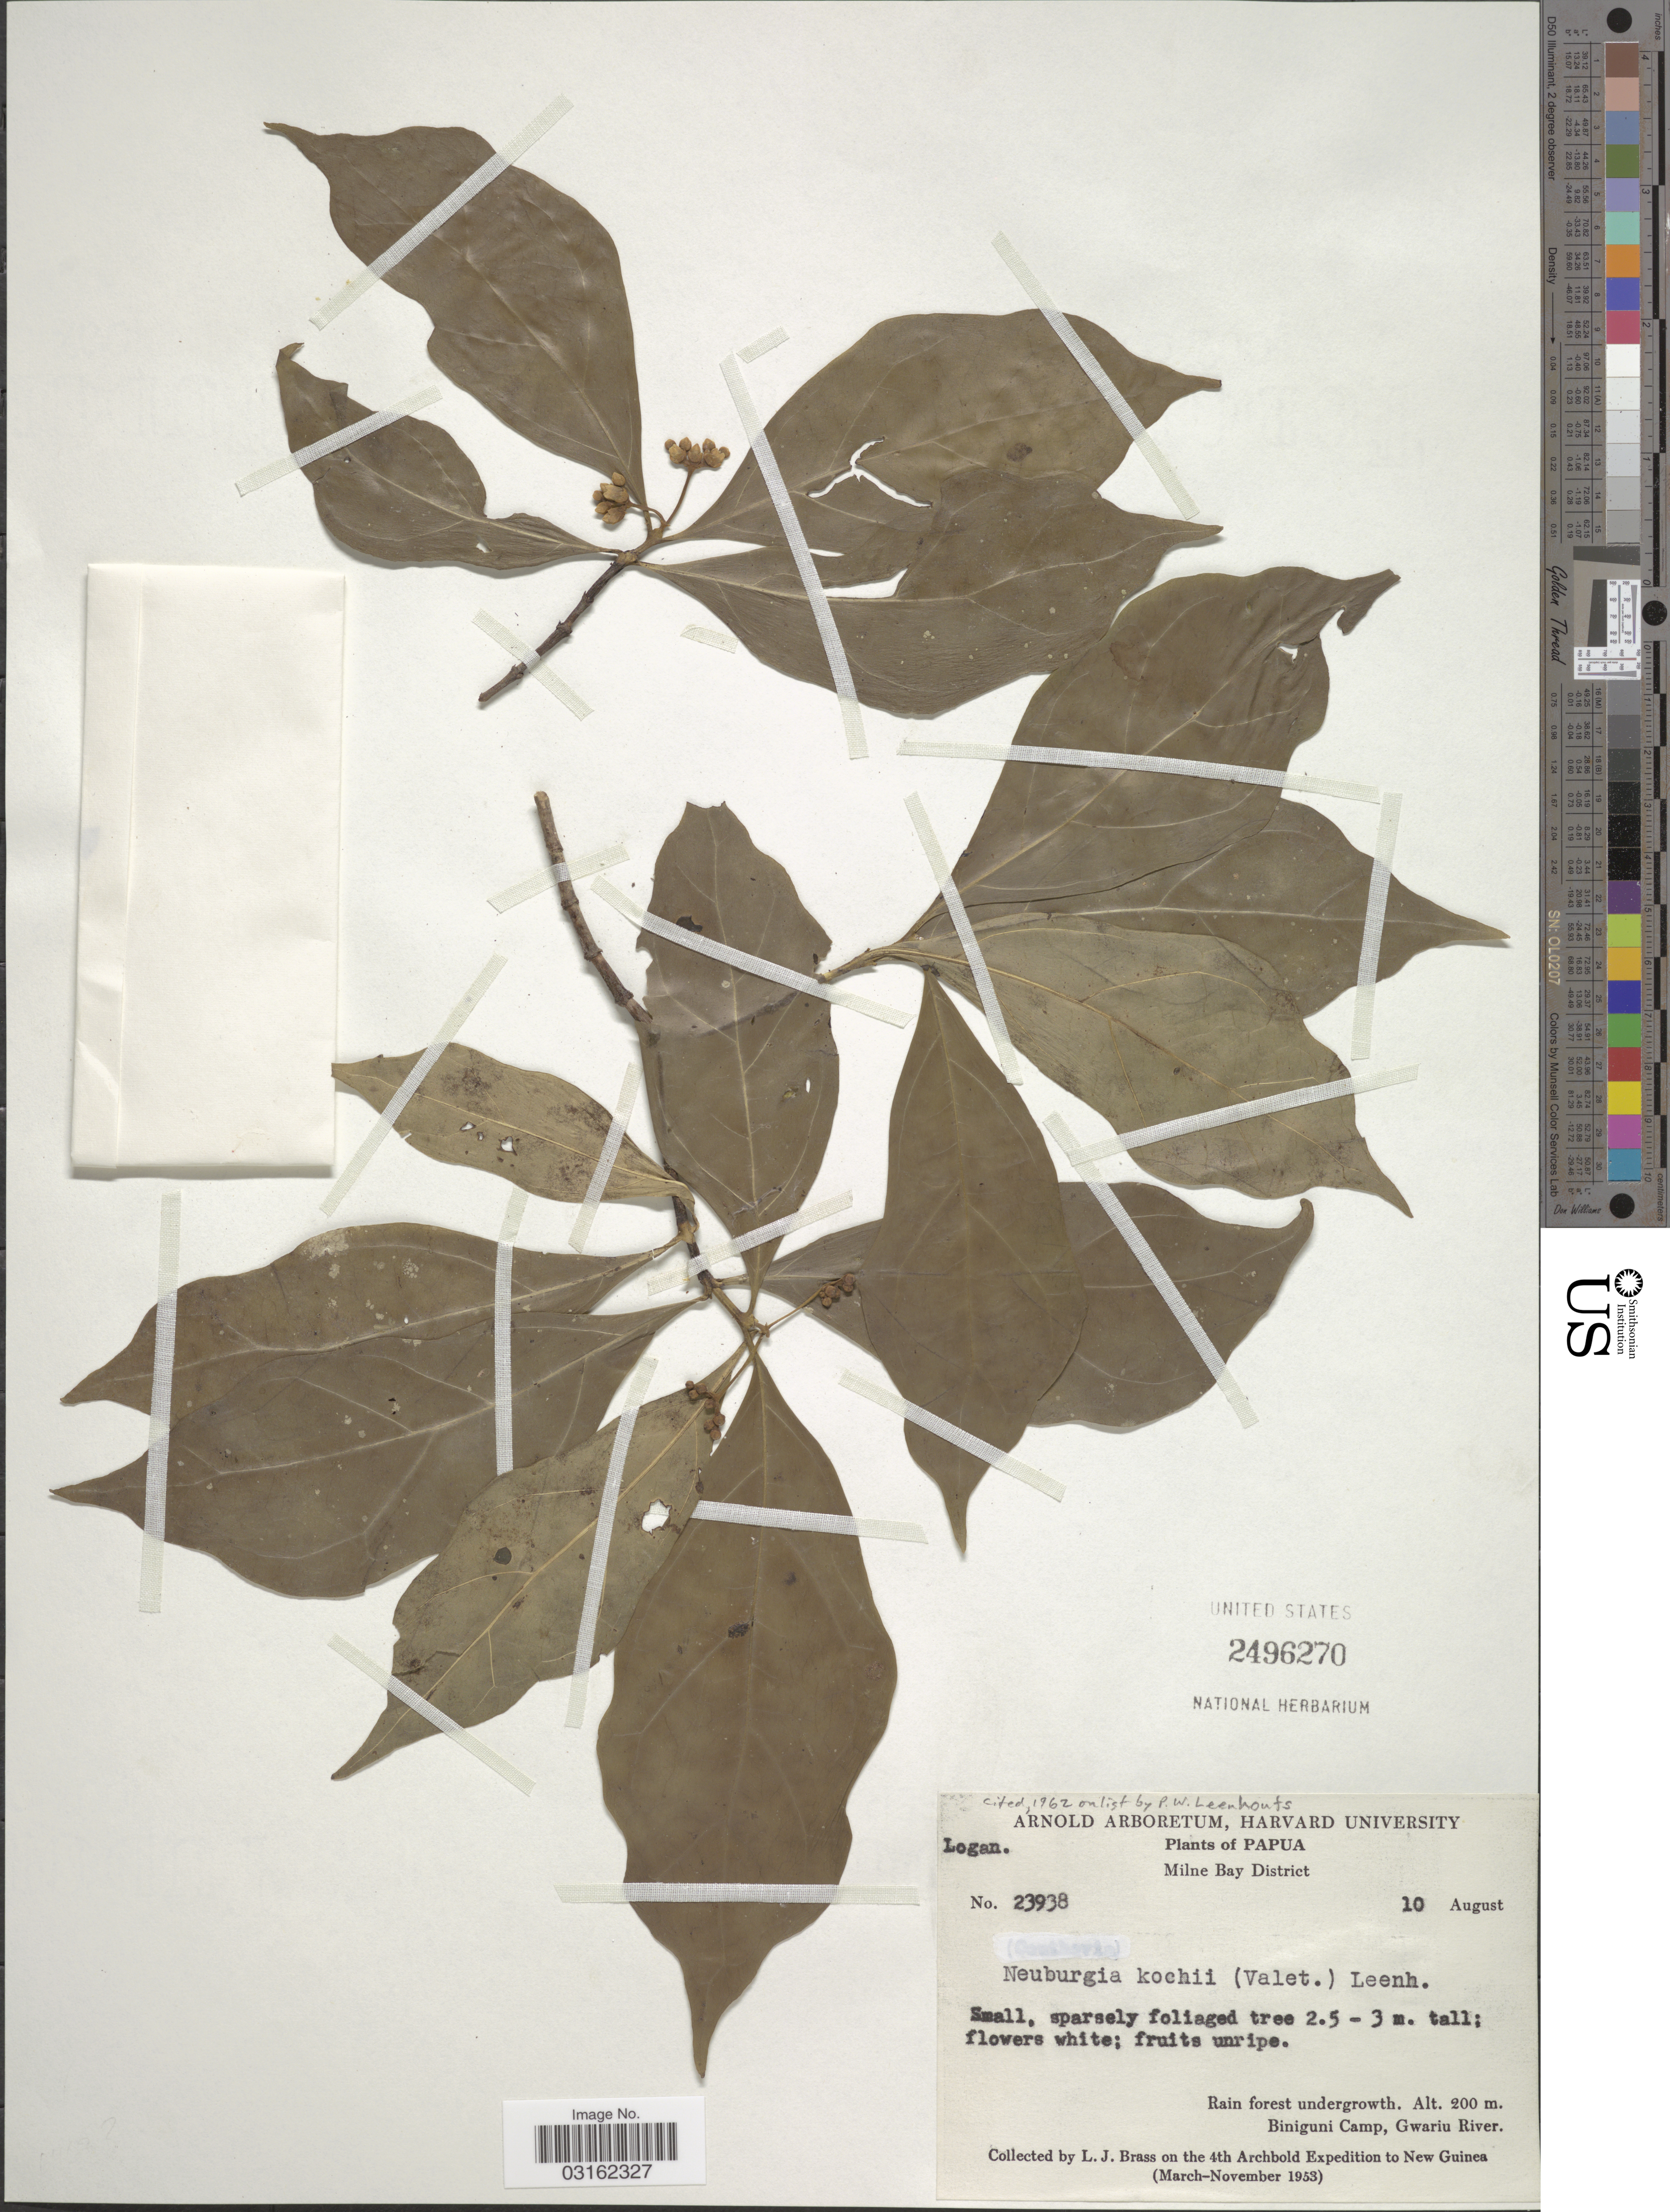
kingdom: Plantae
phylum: Tracheophyta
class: Magnoliopsida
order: Gentianales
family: Loganiaceae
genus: Neuburgia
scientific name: Neuburgia kochii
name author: (Valeton) Leenh.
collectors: L. J. Brass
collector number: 23938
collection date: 1953-08-10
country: Papua New Guinea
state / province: Milne Bay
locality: Milne Bay District, Biniguni Camp, Gwariu River. New Guinea.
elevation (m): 200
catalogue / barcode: US 2496270